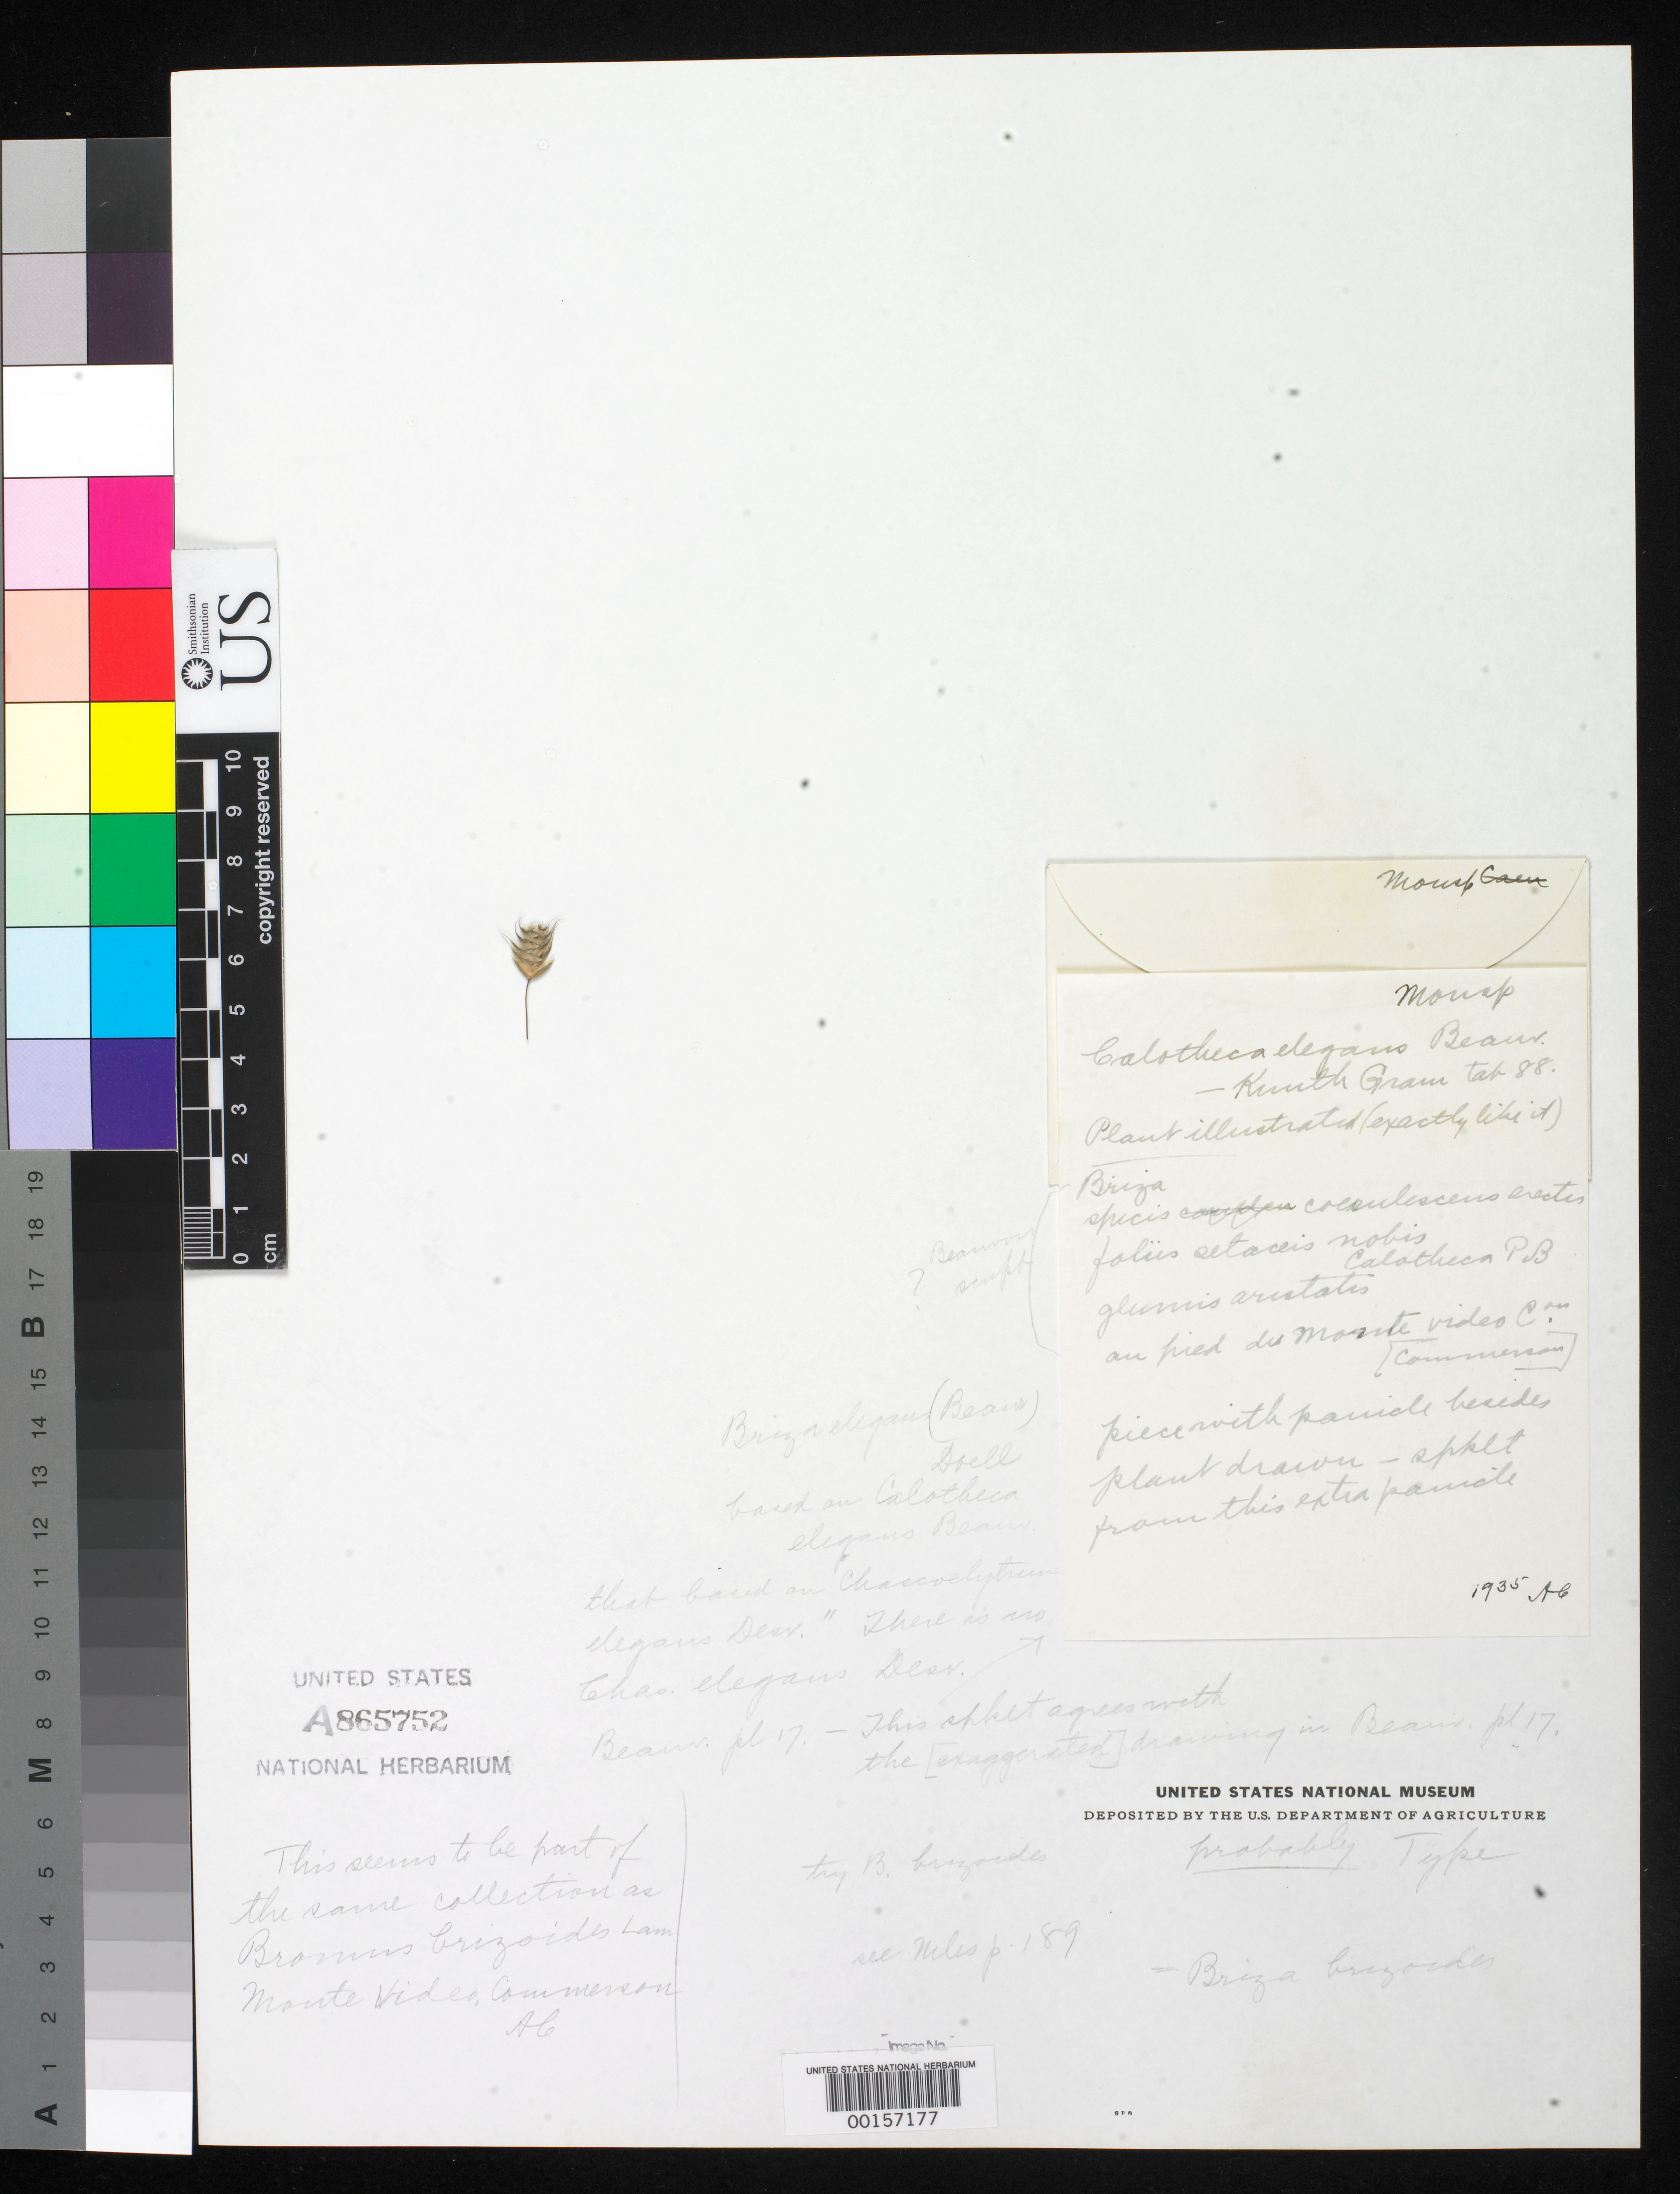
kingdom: Plantae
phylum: Tracheophyta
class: Liliopsida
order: Poales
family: Poaceae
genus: Calotheca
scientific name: Calotheca elagans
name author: P. Beauv. in Kunth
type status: Type Fragment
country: Brazil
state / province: Minas Gerais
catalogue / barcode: US 865752A